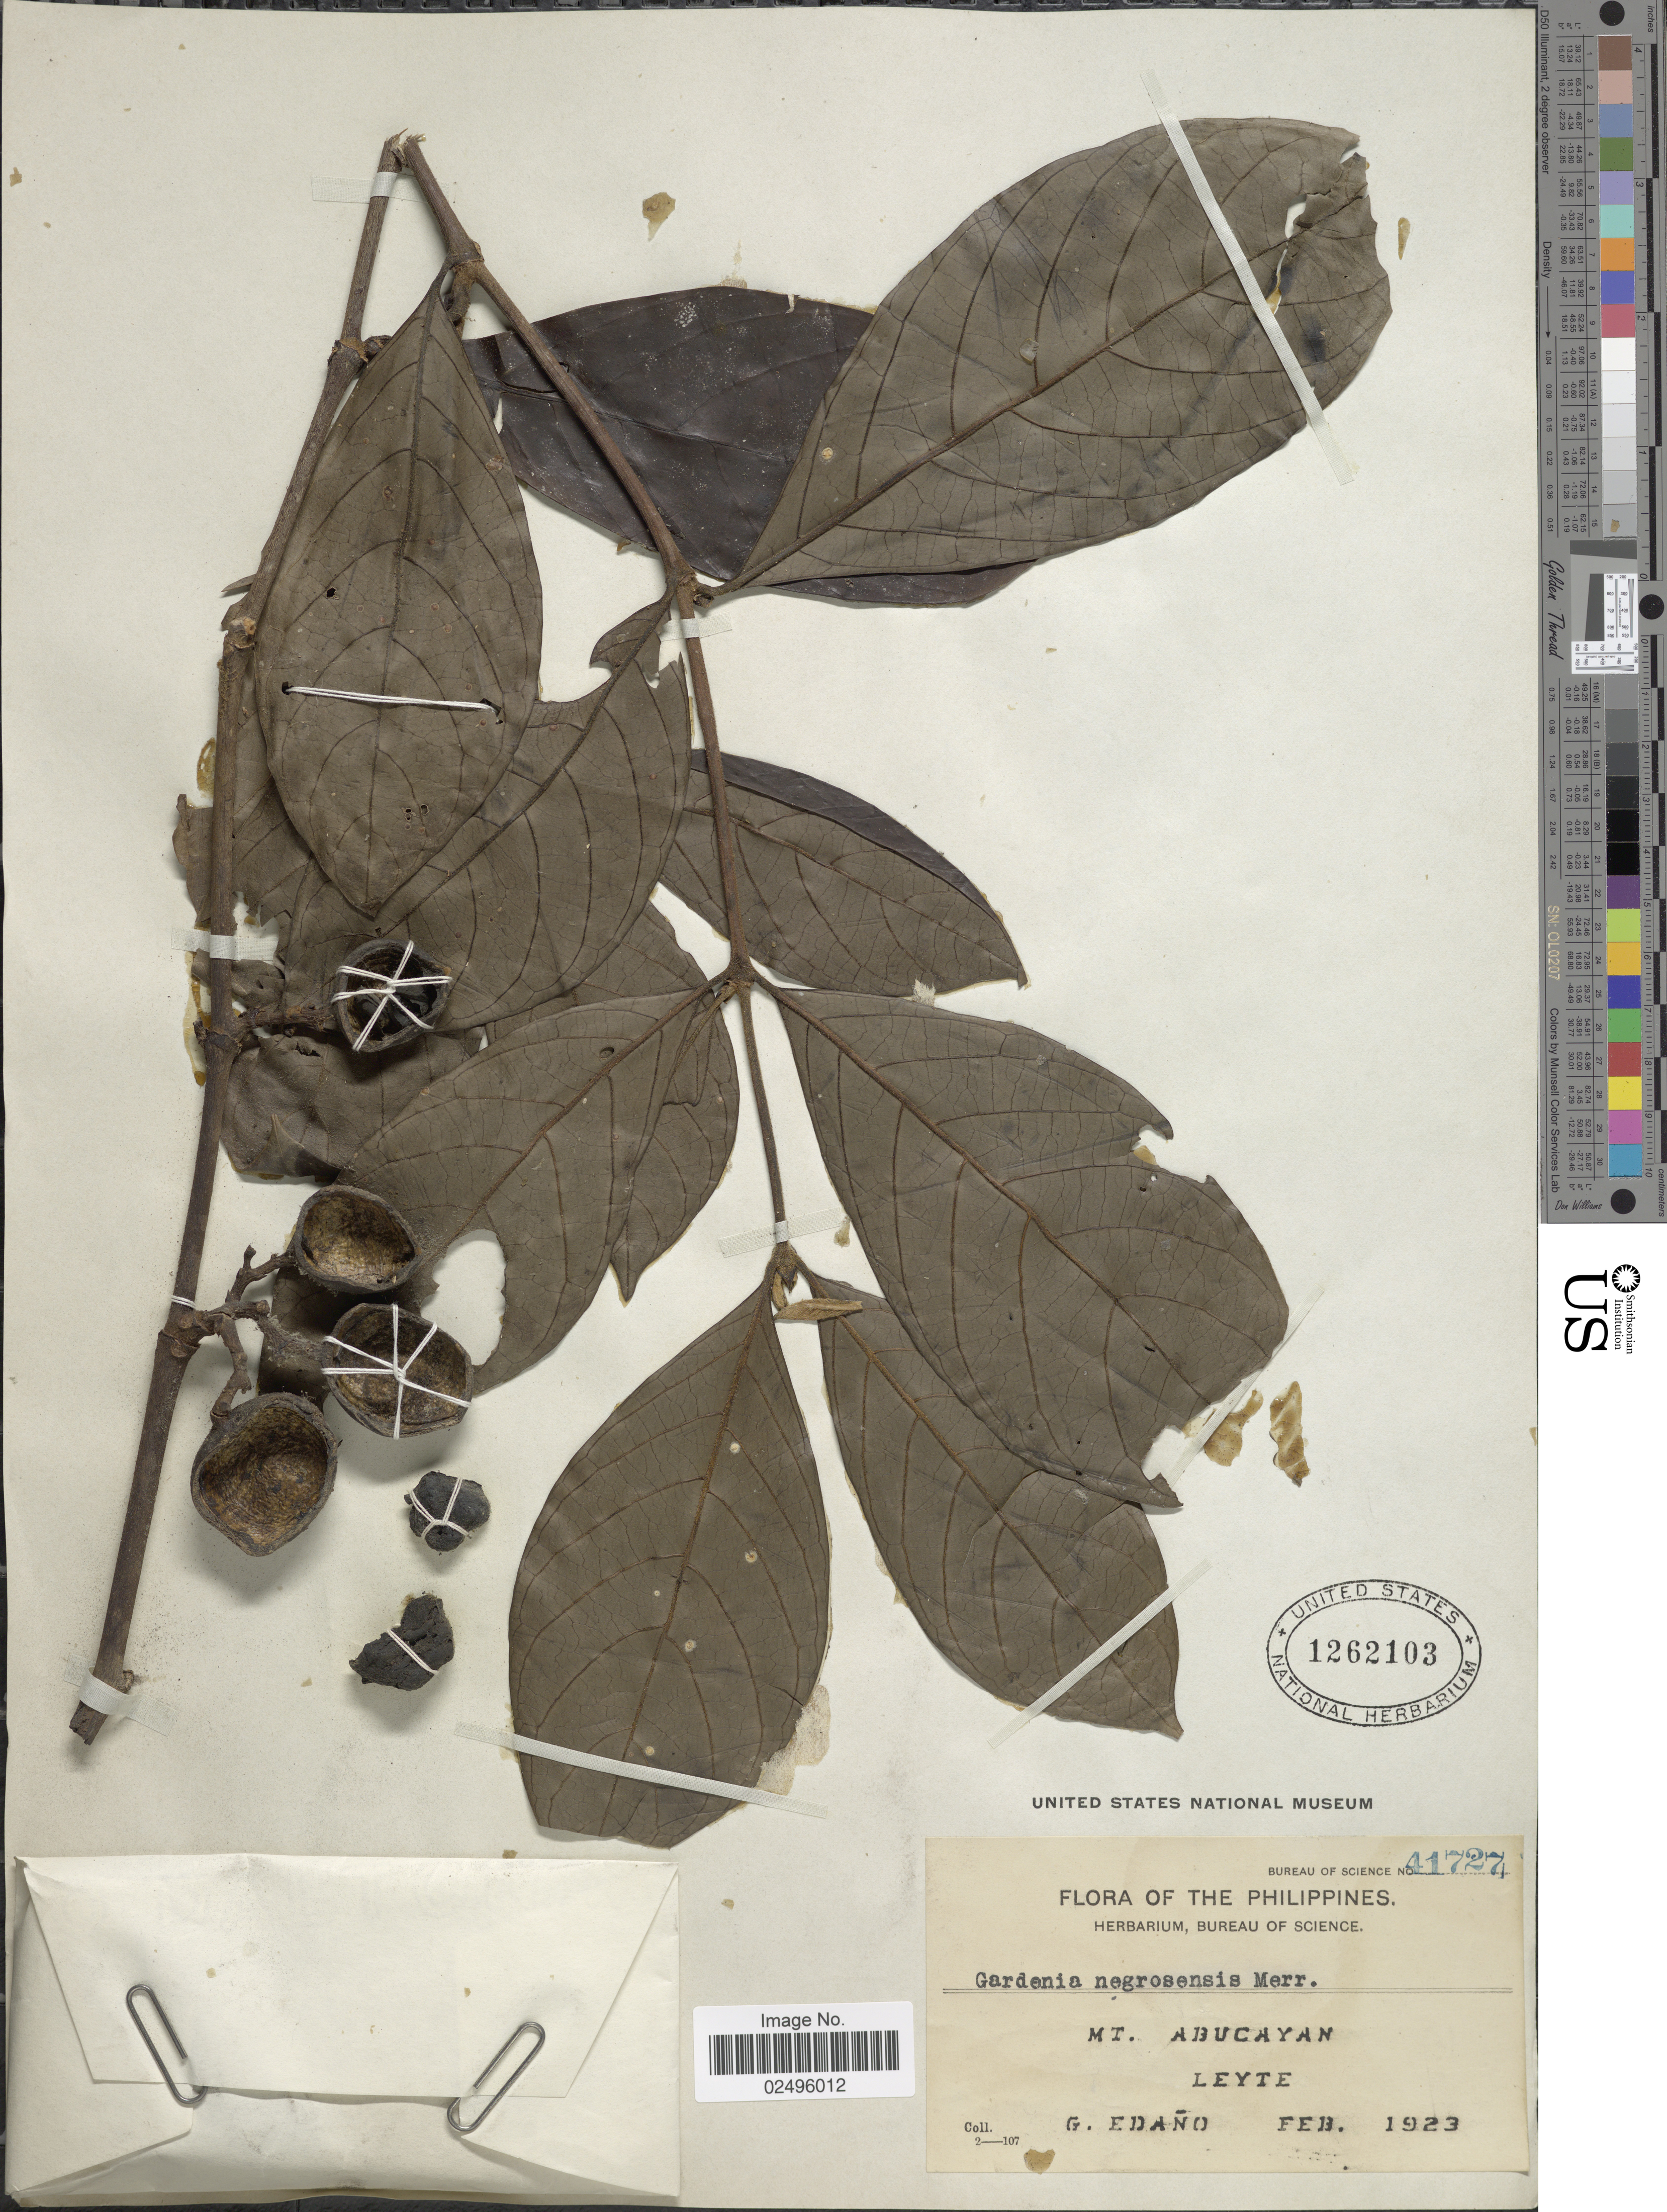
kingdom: Plantae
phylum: Tracheophyta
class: Magnoliopsida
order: Gentianales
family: Rubiaceae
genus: Rothmannia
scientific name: Rothmannia leytensis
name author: J.T. Pereira & Ridsdale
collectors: G. E. Edaño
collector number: Bureau of Science 41727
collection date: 1923-02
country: Philippines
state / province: Eastern Visayas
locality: Mt Abucayan, Leyte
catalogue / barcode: US 1262103